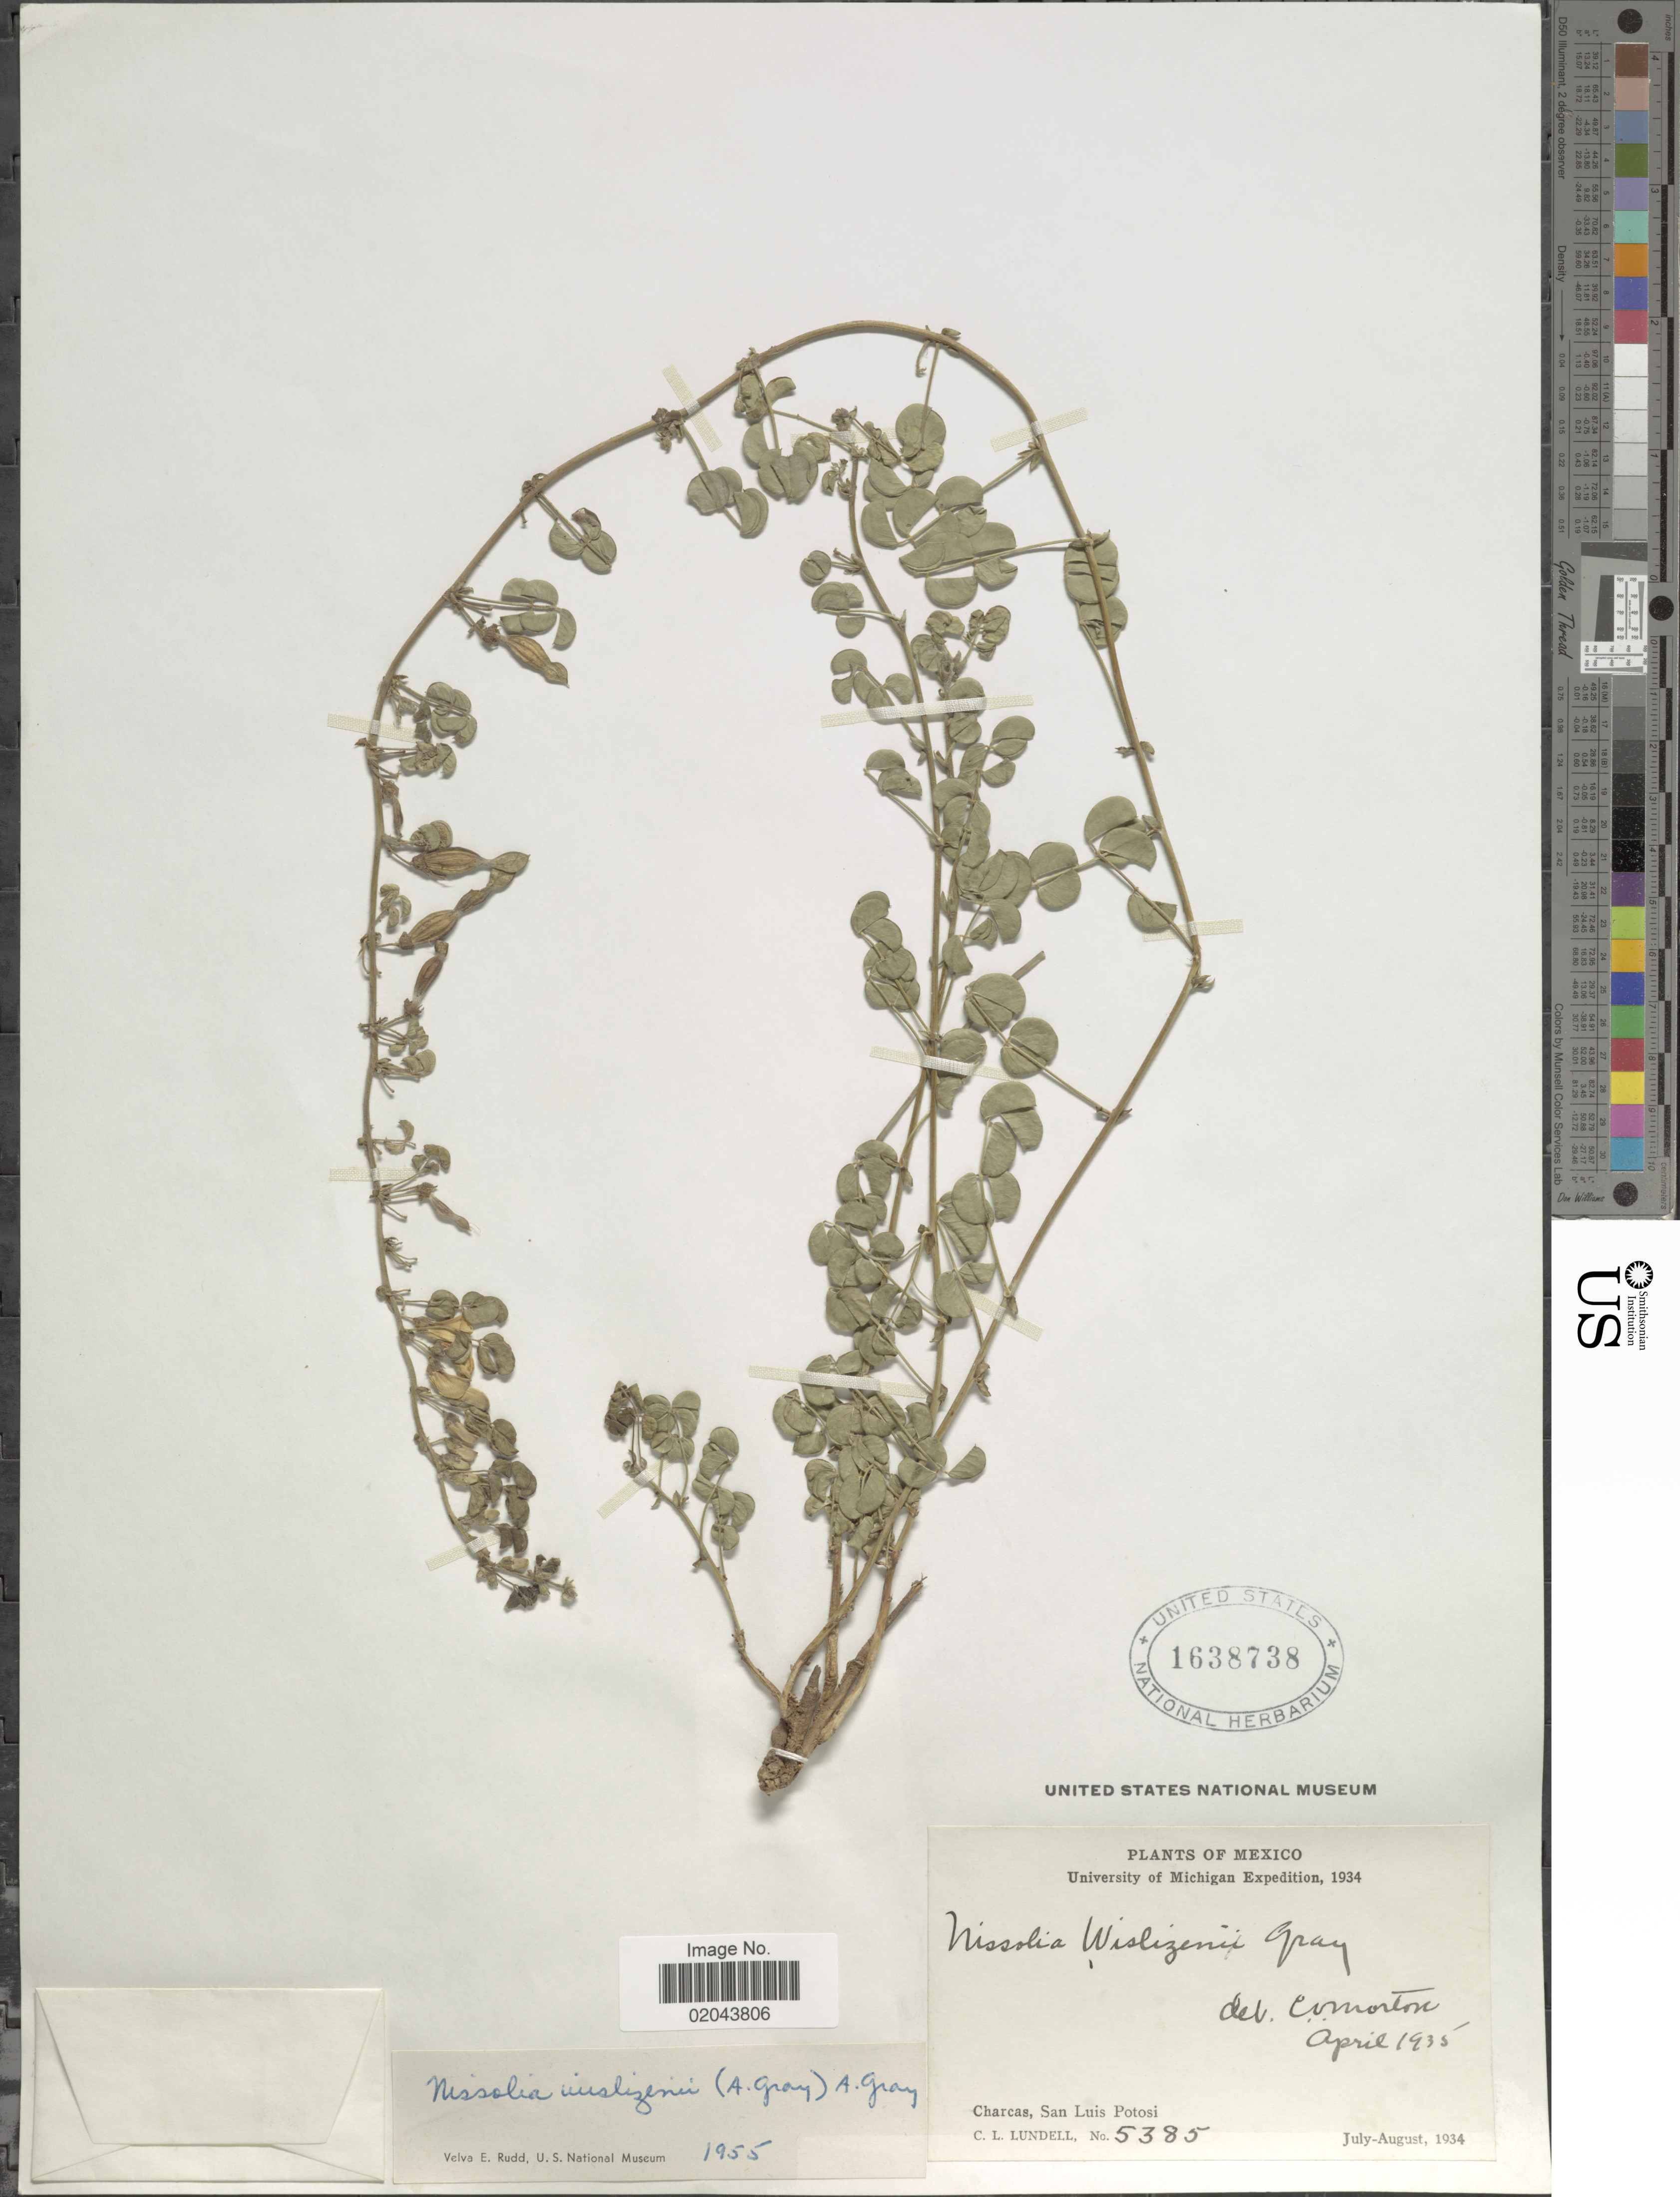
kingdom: Plantae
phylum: Tracheophyta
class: Magnoliopsida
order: Fabales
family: Fabaceae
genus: Nissolia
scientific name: Nissolia wislizeni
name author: A. Gray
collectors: C. L. Lundell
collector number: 5385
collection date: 1934-07/1934-08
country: Mexico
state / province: San Luis Potosí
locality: Charcas.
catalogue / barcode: US 1638738